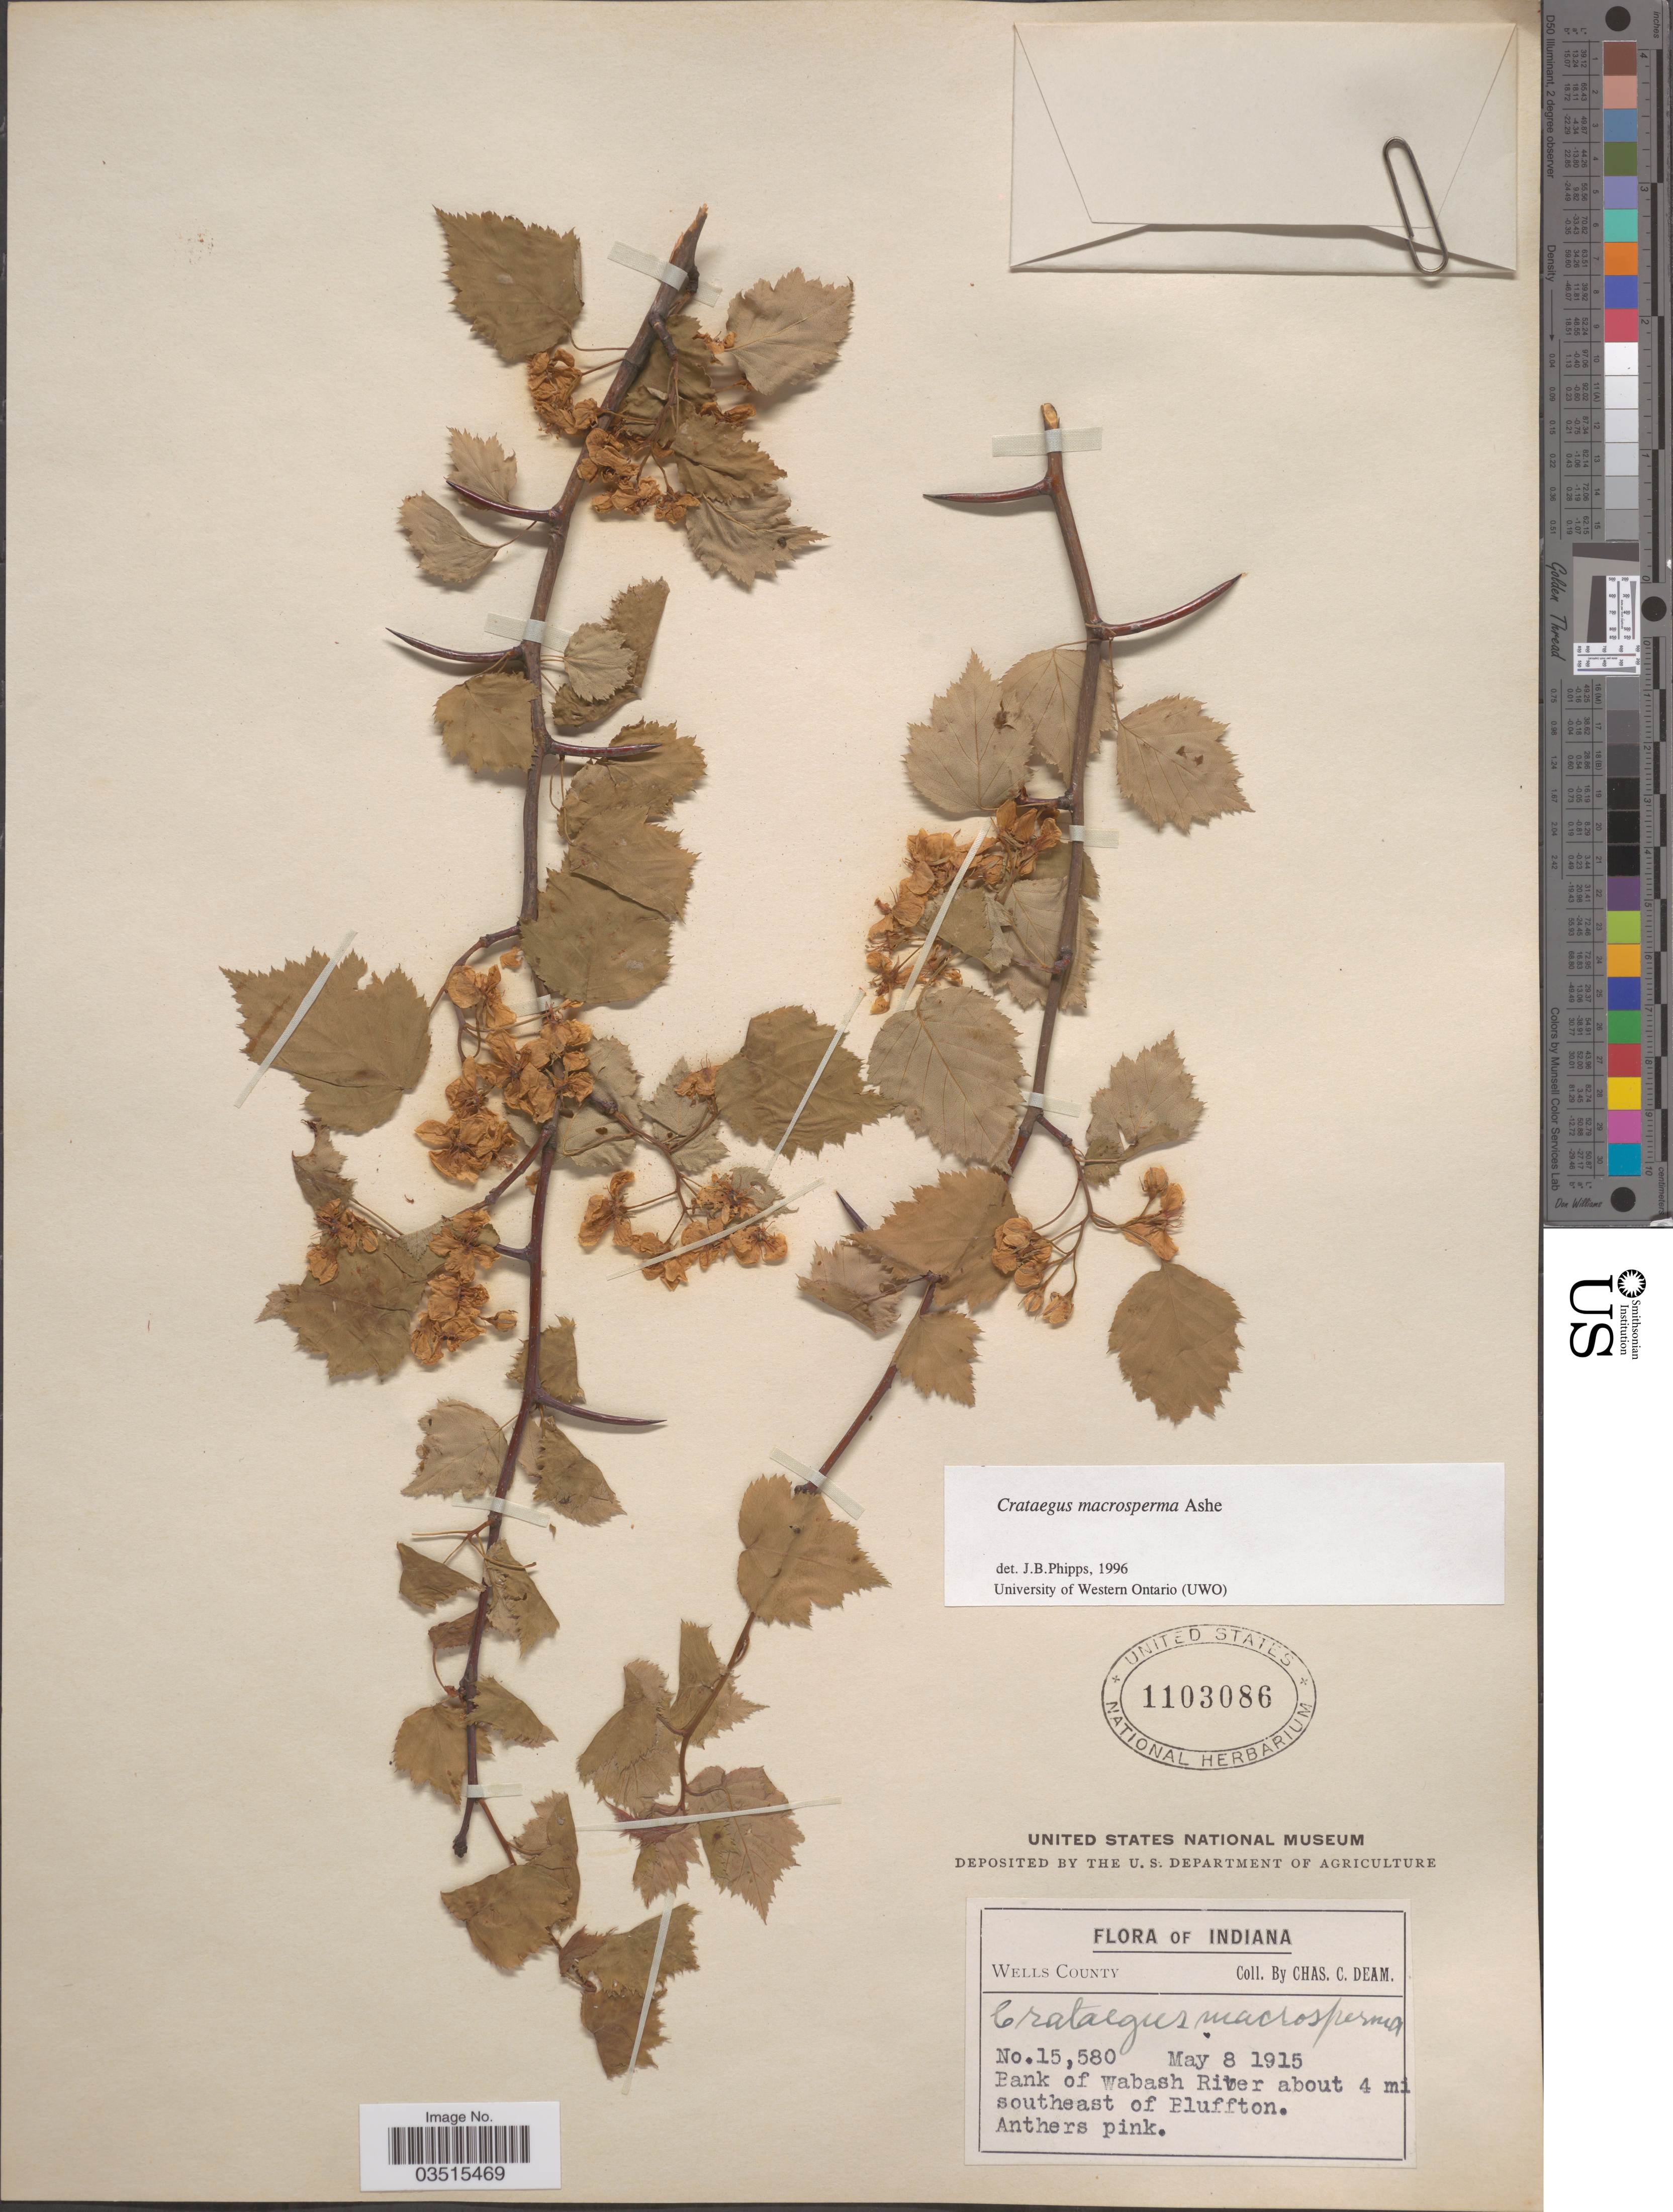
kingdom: Plantae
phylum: Tracheophyta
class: Magnoliopsida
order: Rosales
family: Rosaceae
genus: Crataegus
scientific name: Crataegus macrosperma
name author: Ashe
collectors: C. C. Deam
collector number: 15580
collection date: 1915-05-08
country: United States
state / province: Indiana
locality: Wells County. Bank of Wabash River about 4 mi. southeast of Bluffton.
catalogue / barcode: US 1103086